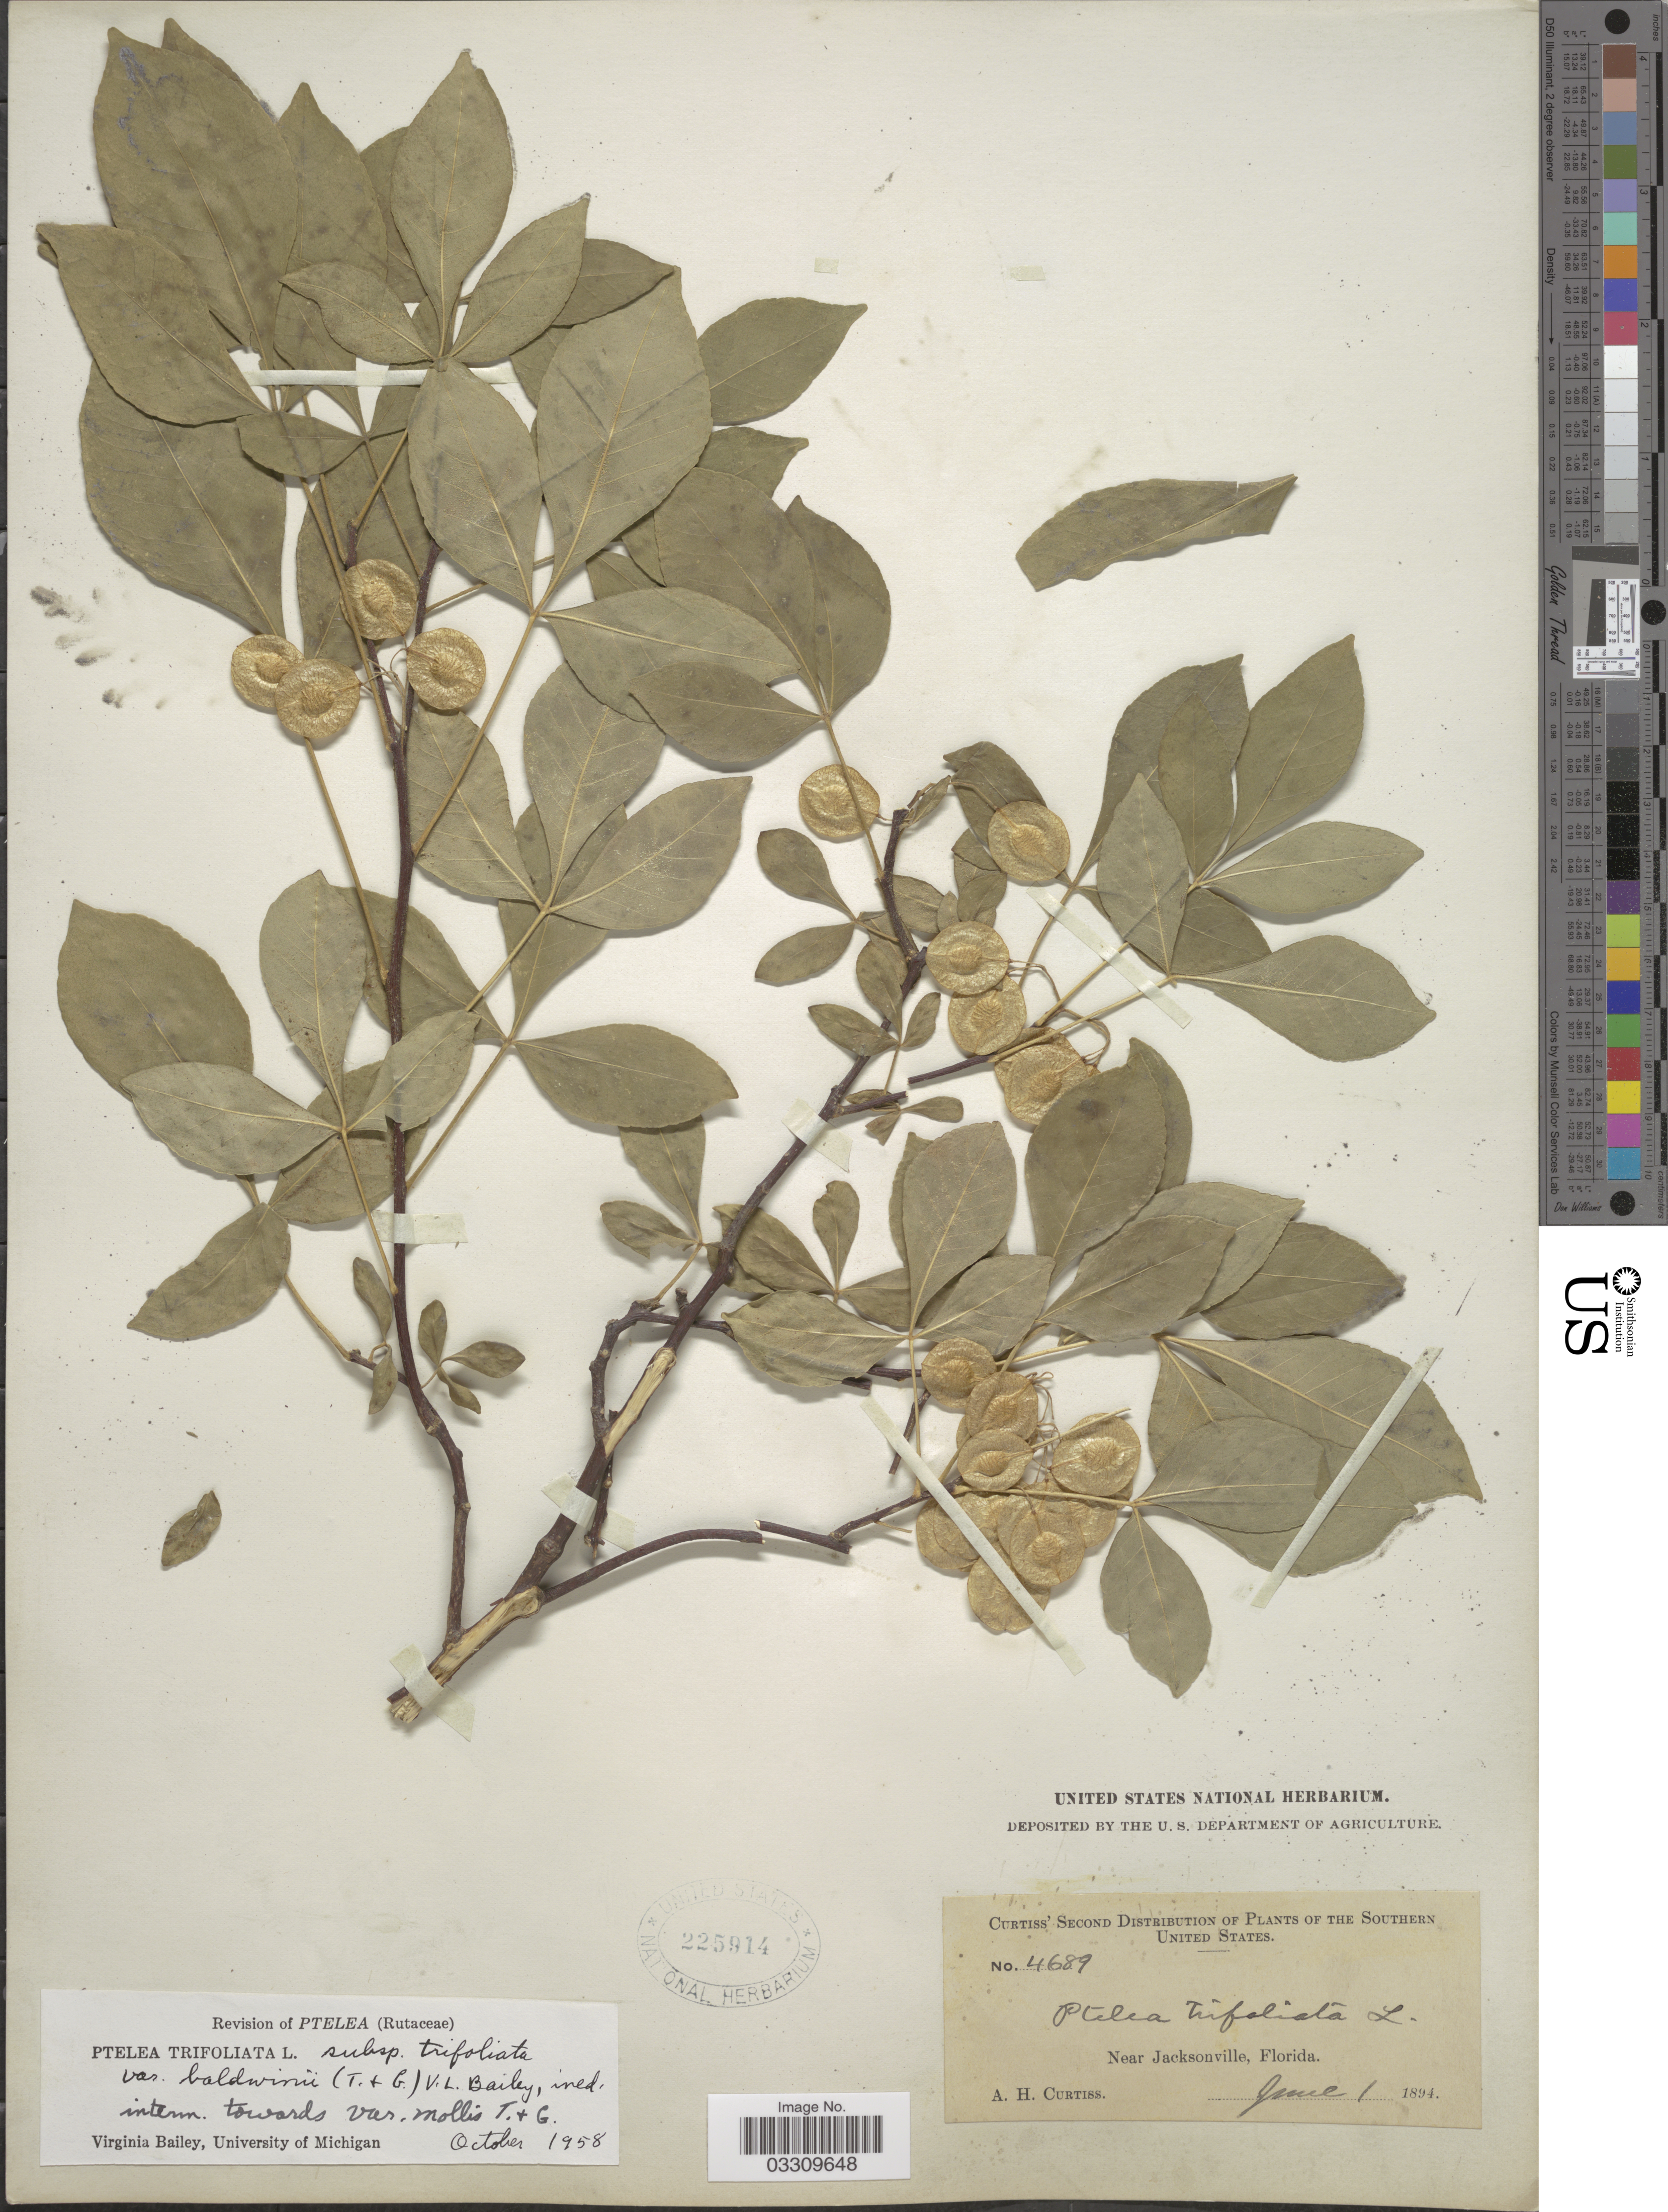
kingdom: Plantae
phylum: Tracheophyta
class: Magnoliopsida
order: Sapindales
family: Rutaceae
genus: Ptelea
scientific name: Ptelea trifoliata var. baldwinii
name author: (Torr. & A. Gray) D.B. Ward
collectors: A. H. Curtiss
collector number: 4689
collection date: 1894-06-01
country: United States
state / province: Florida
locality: The Southern United States, Near Jacksonville.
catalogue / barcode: US 225914